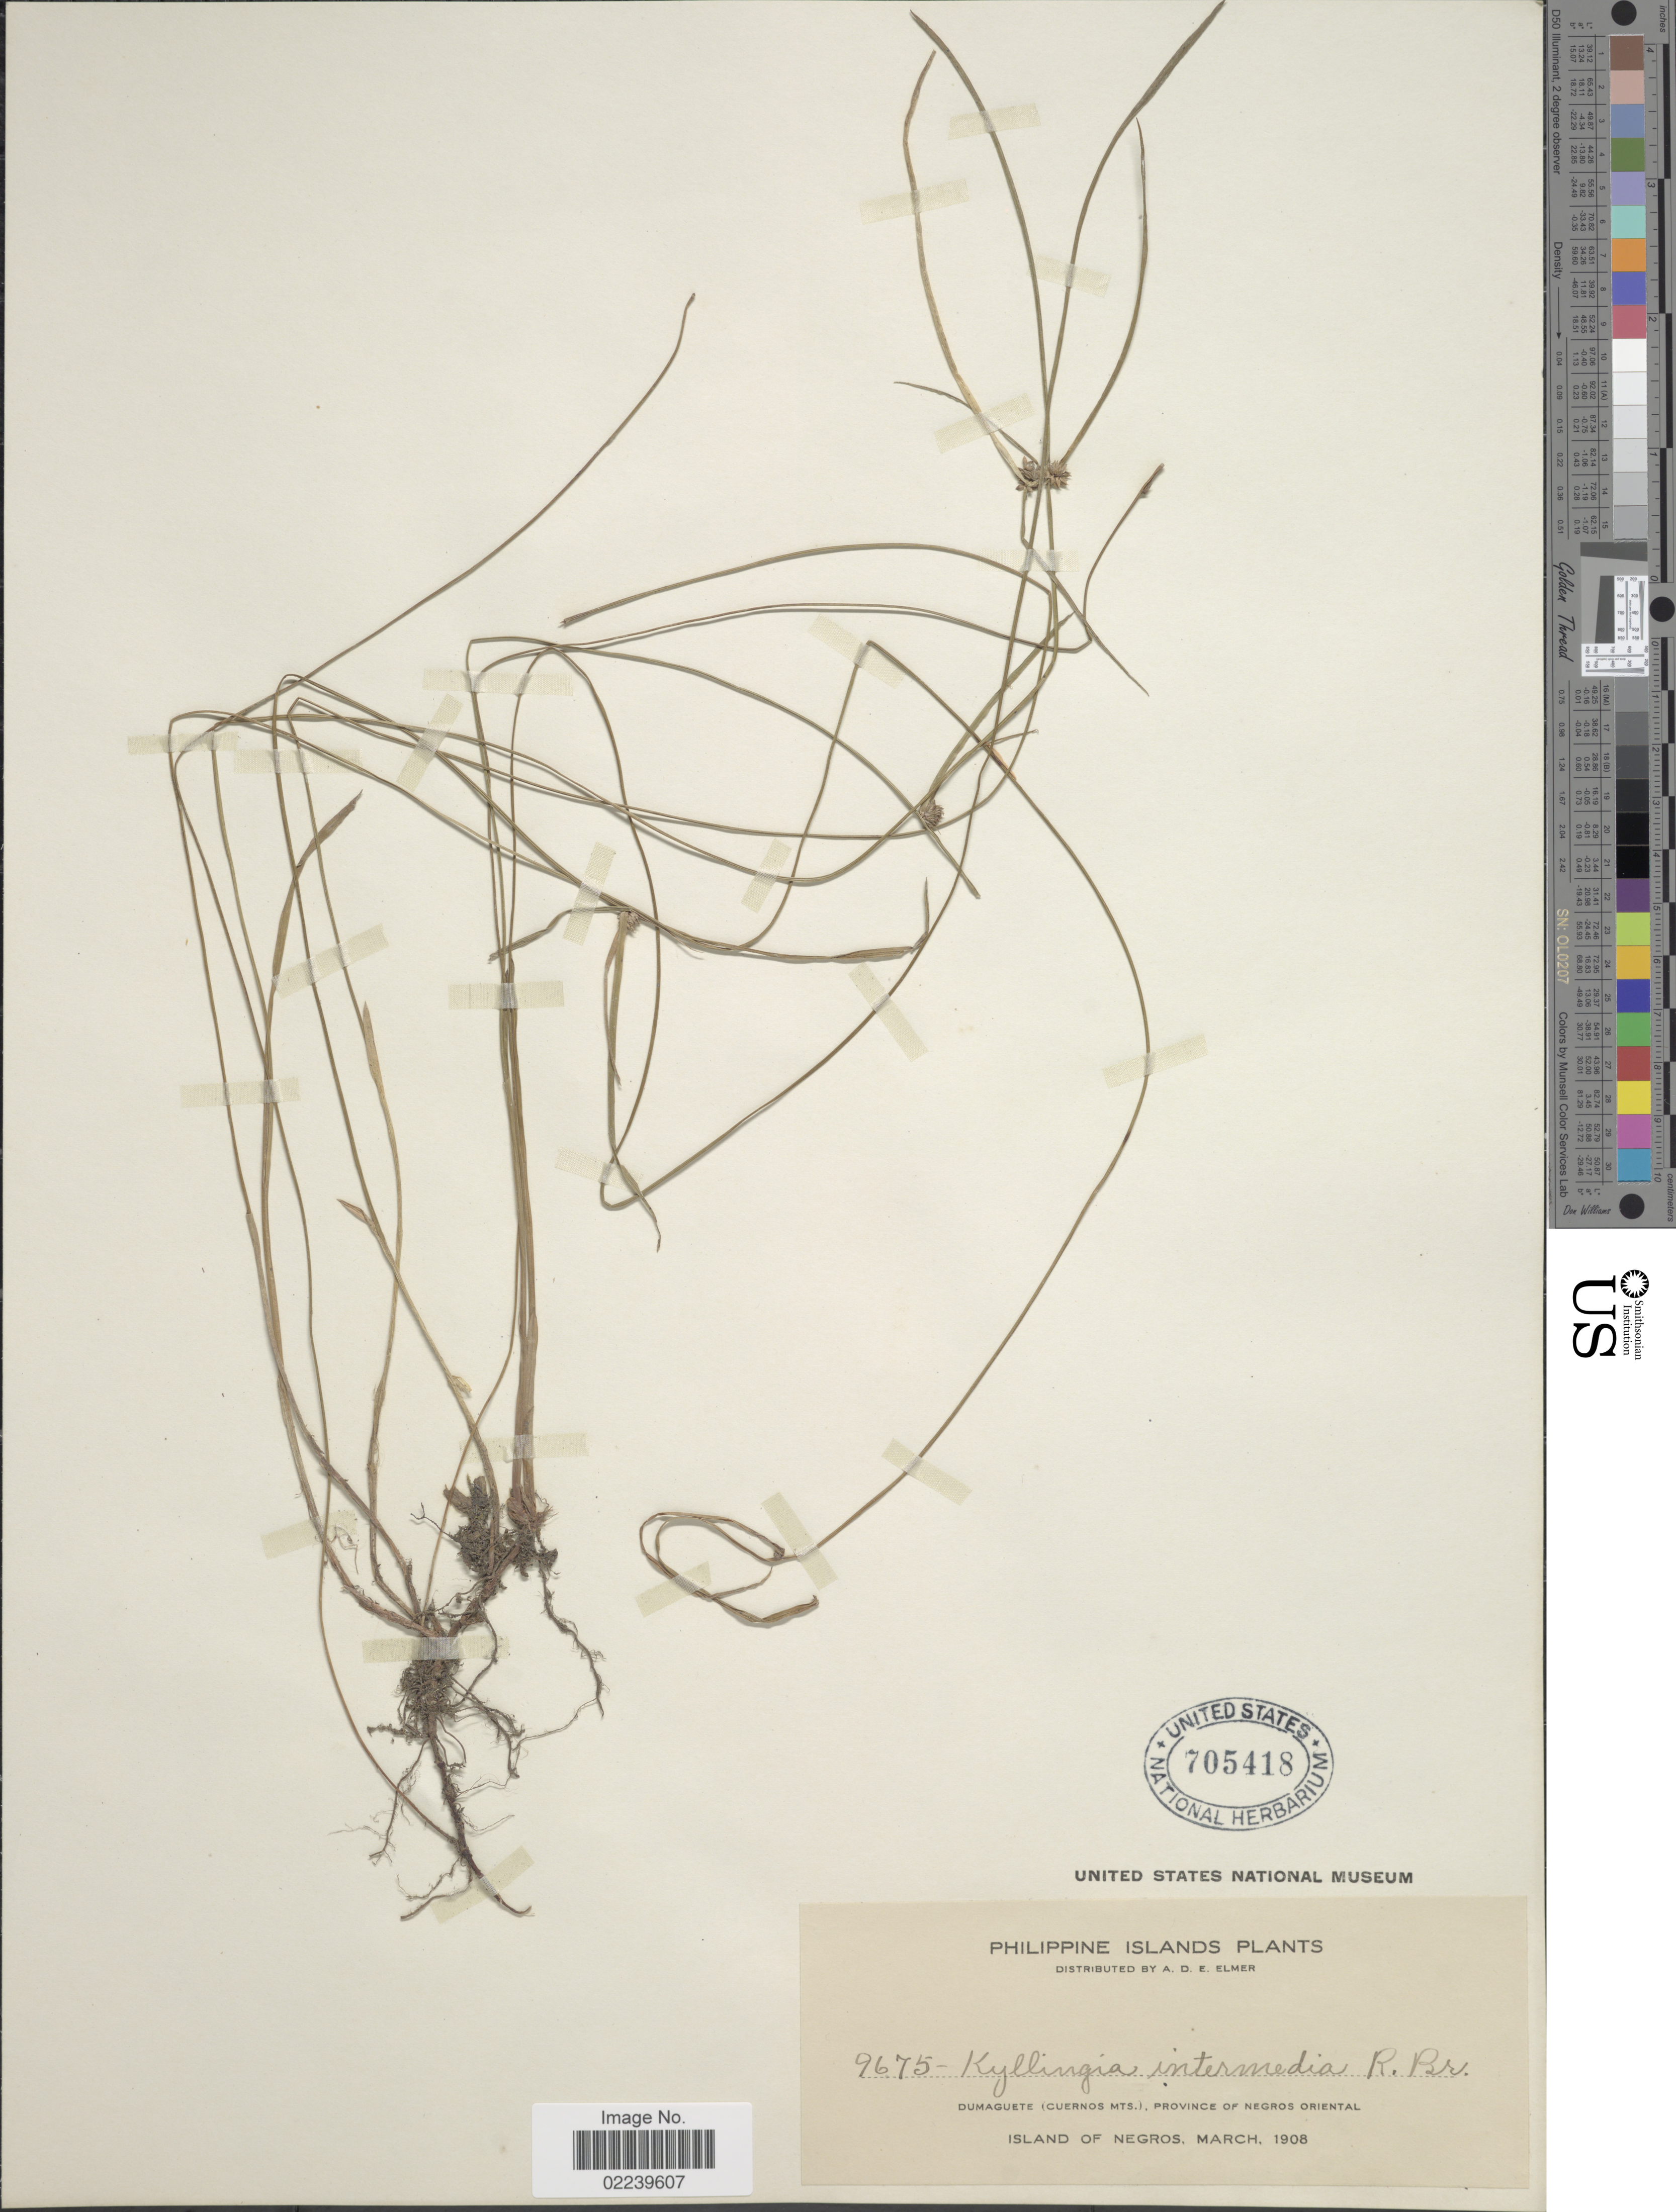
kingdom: Plantae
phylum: Tracheophyta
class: Liliopsida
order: Poales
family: Cyperaceae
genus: Cyperus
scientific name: Cyperus brevifolius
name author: (Rottb.) Hassk.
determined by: Strong, M. T., (US), Smithsonian Institution - National Museum of Natural History (UNITED STATES)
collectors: A. D. E. Elmer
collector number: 9675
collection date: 1908-03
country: Philippines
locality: Dumaguete (Cuernos Mts.) Province of Negros Oriental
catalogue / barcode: US 705418